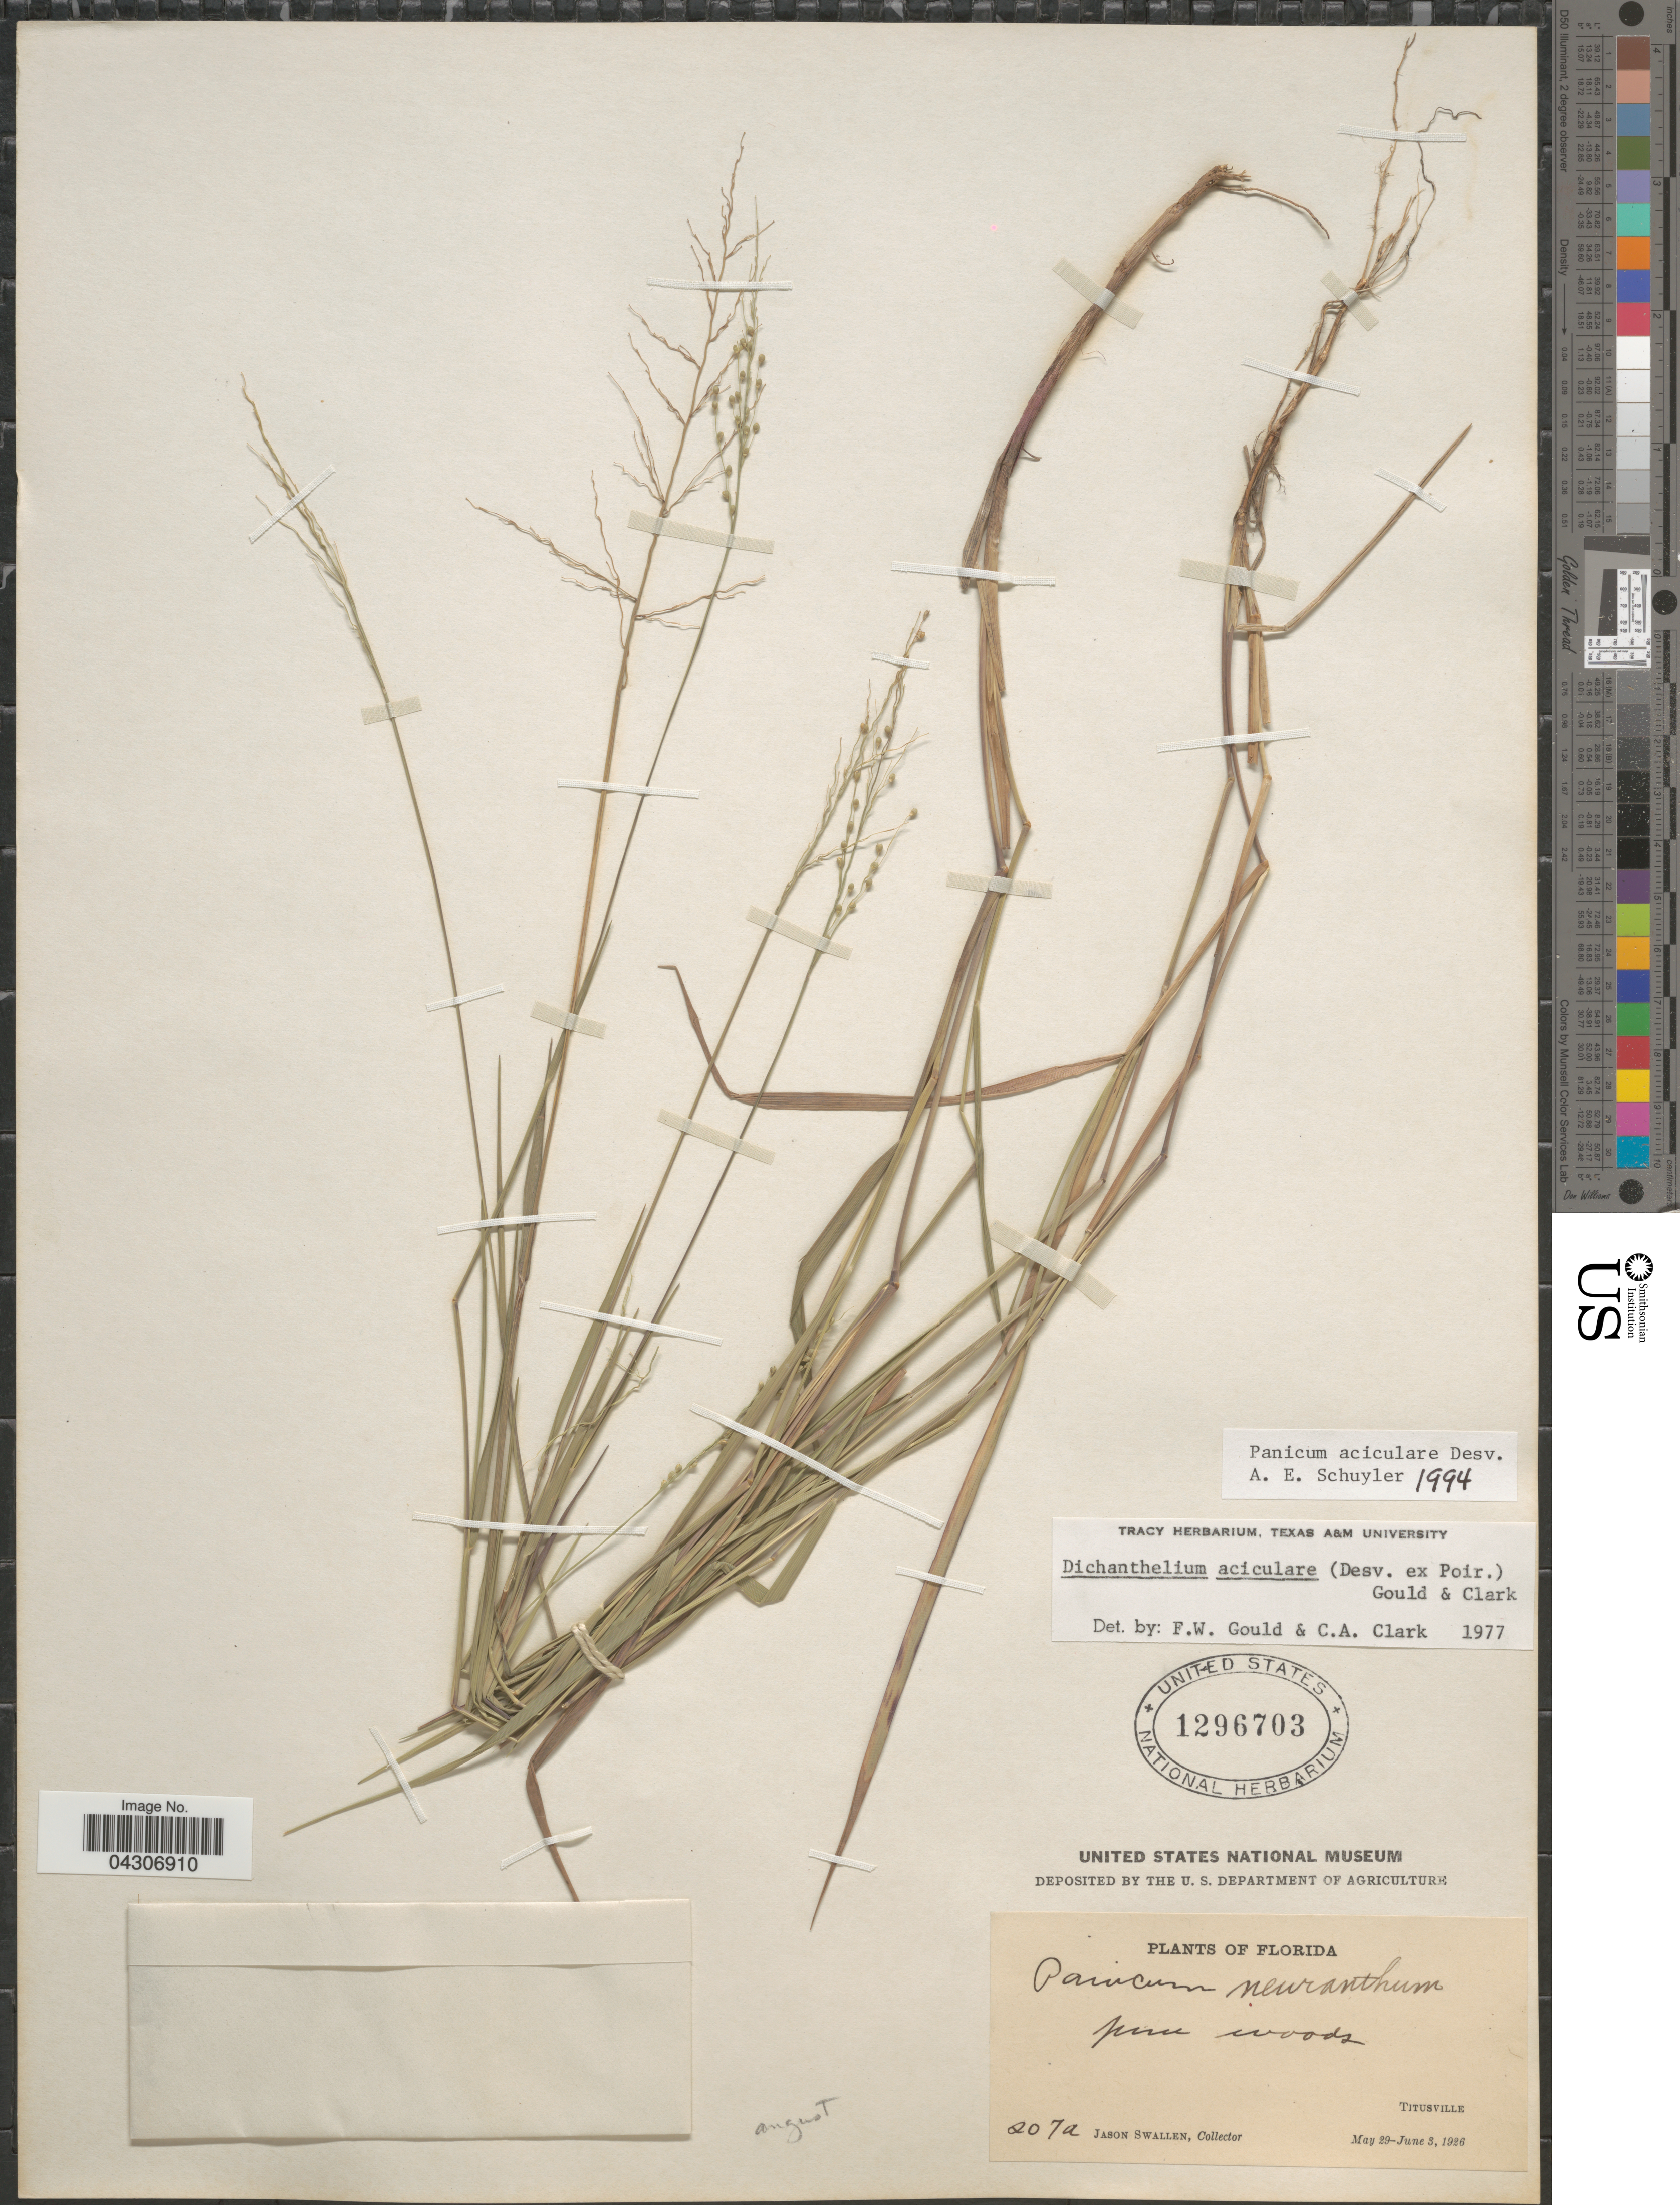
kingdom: Plantae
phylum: Tracheophyta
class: Liliopsida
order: Poales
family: Poaceae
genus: Dichanthelium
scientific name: Dichanthelium aciculare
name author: (Desv. ex Poir.) Gould & C.A. Clark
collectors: J. R. Swallen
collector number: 207a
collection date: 1926-05-29/1926-06-03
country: United States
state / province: Florida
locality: Titusville.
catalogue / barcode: US 1296703